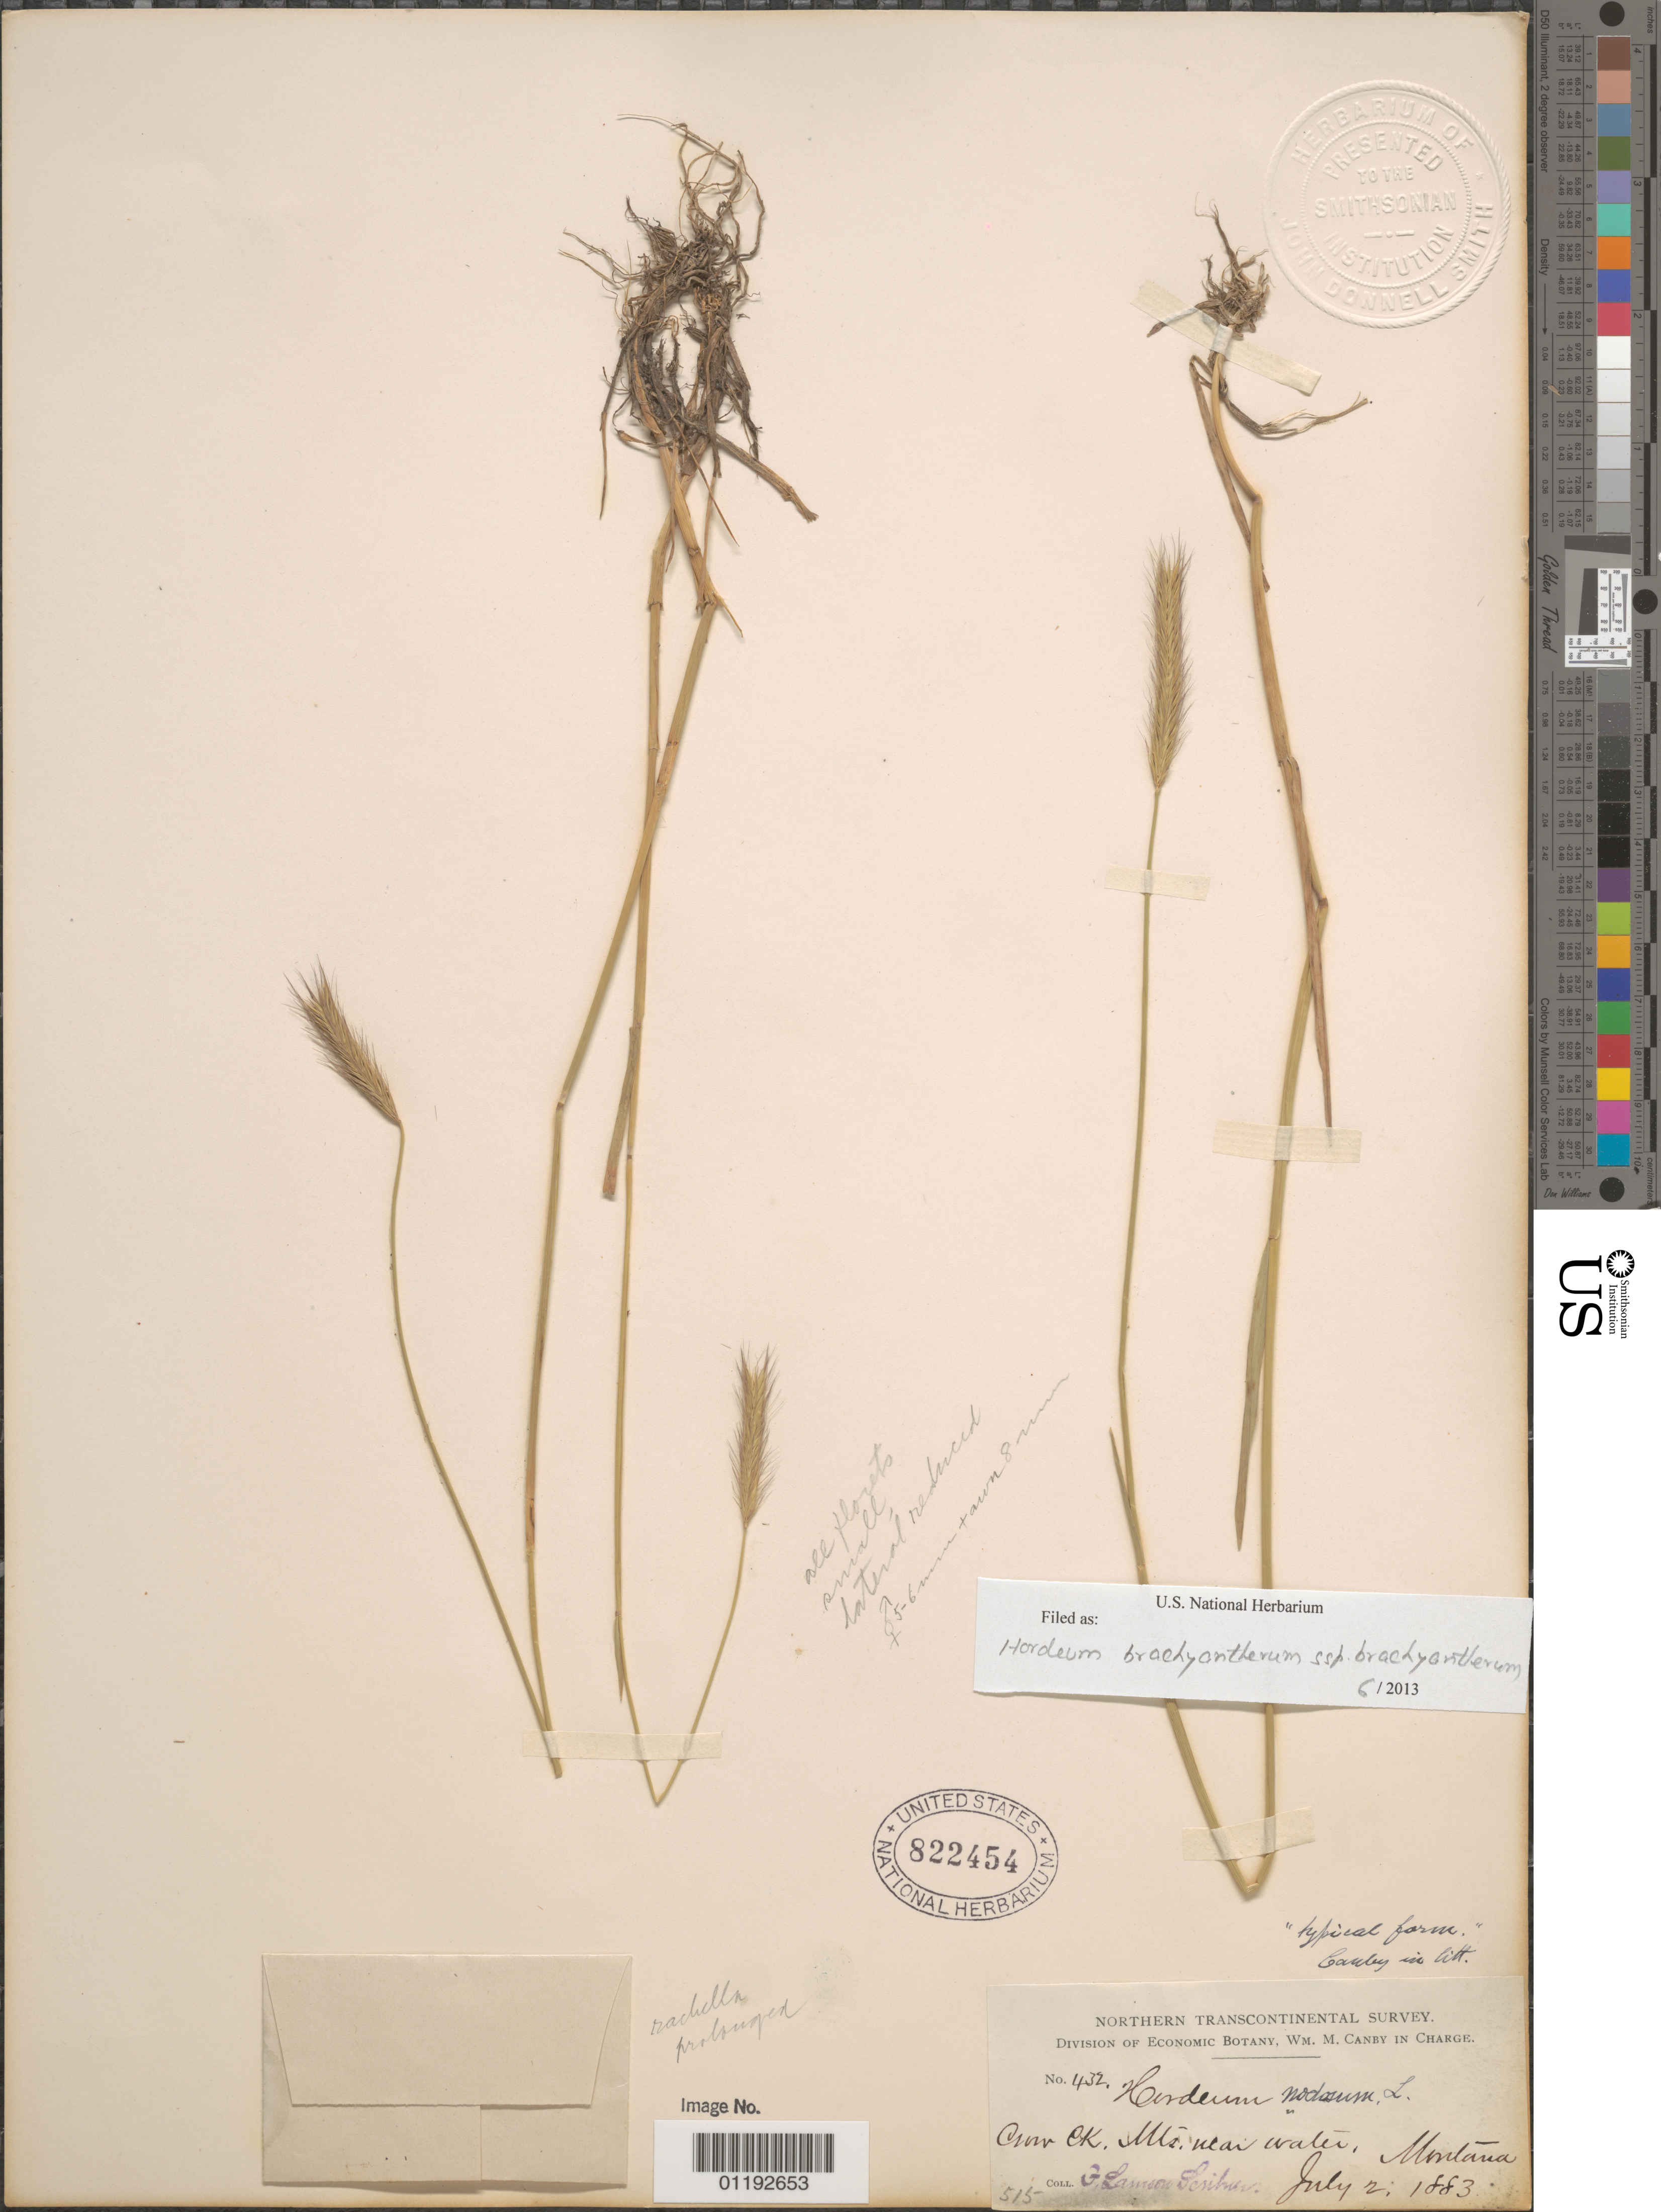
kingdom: Plantae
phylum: Tracheophyta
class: Liliopsida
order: Poales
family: Poaceae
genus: Hordeum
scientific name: Hordeum brachyantherum subsp. brachyantherum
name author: Nevski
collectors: F. L. Scribner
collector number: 432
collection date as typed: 02 Jul 1883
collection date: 1883-07-02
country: United States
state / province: Montana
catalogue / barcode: US 822454